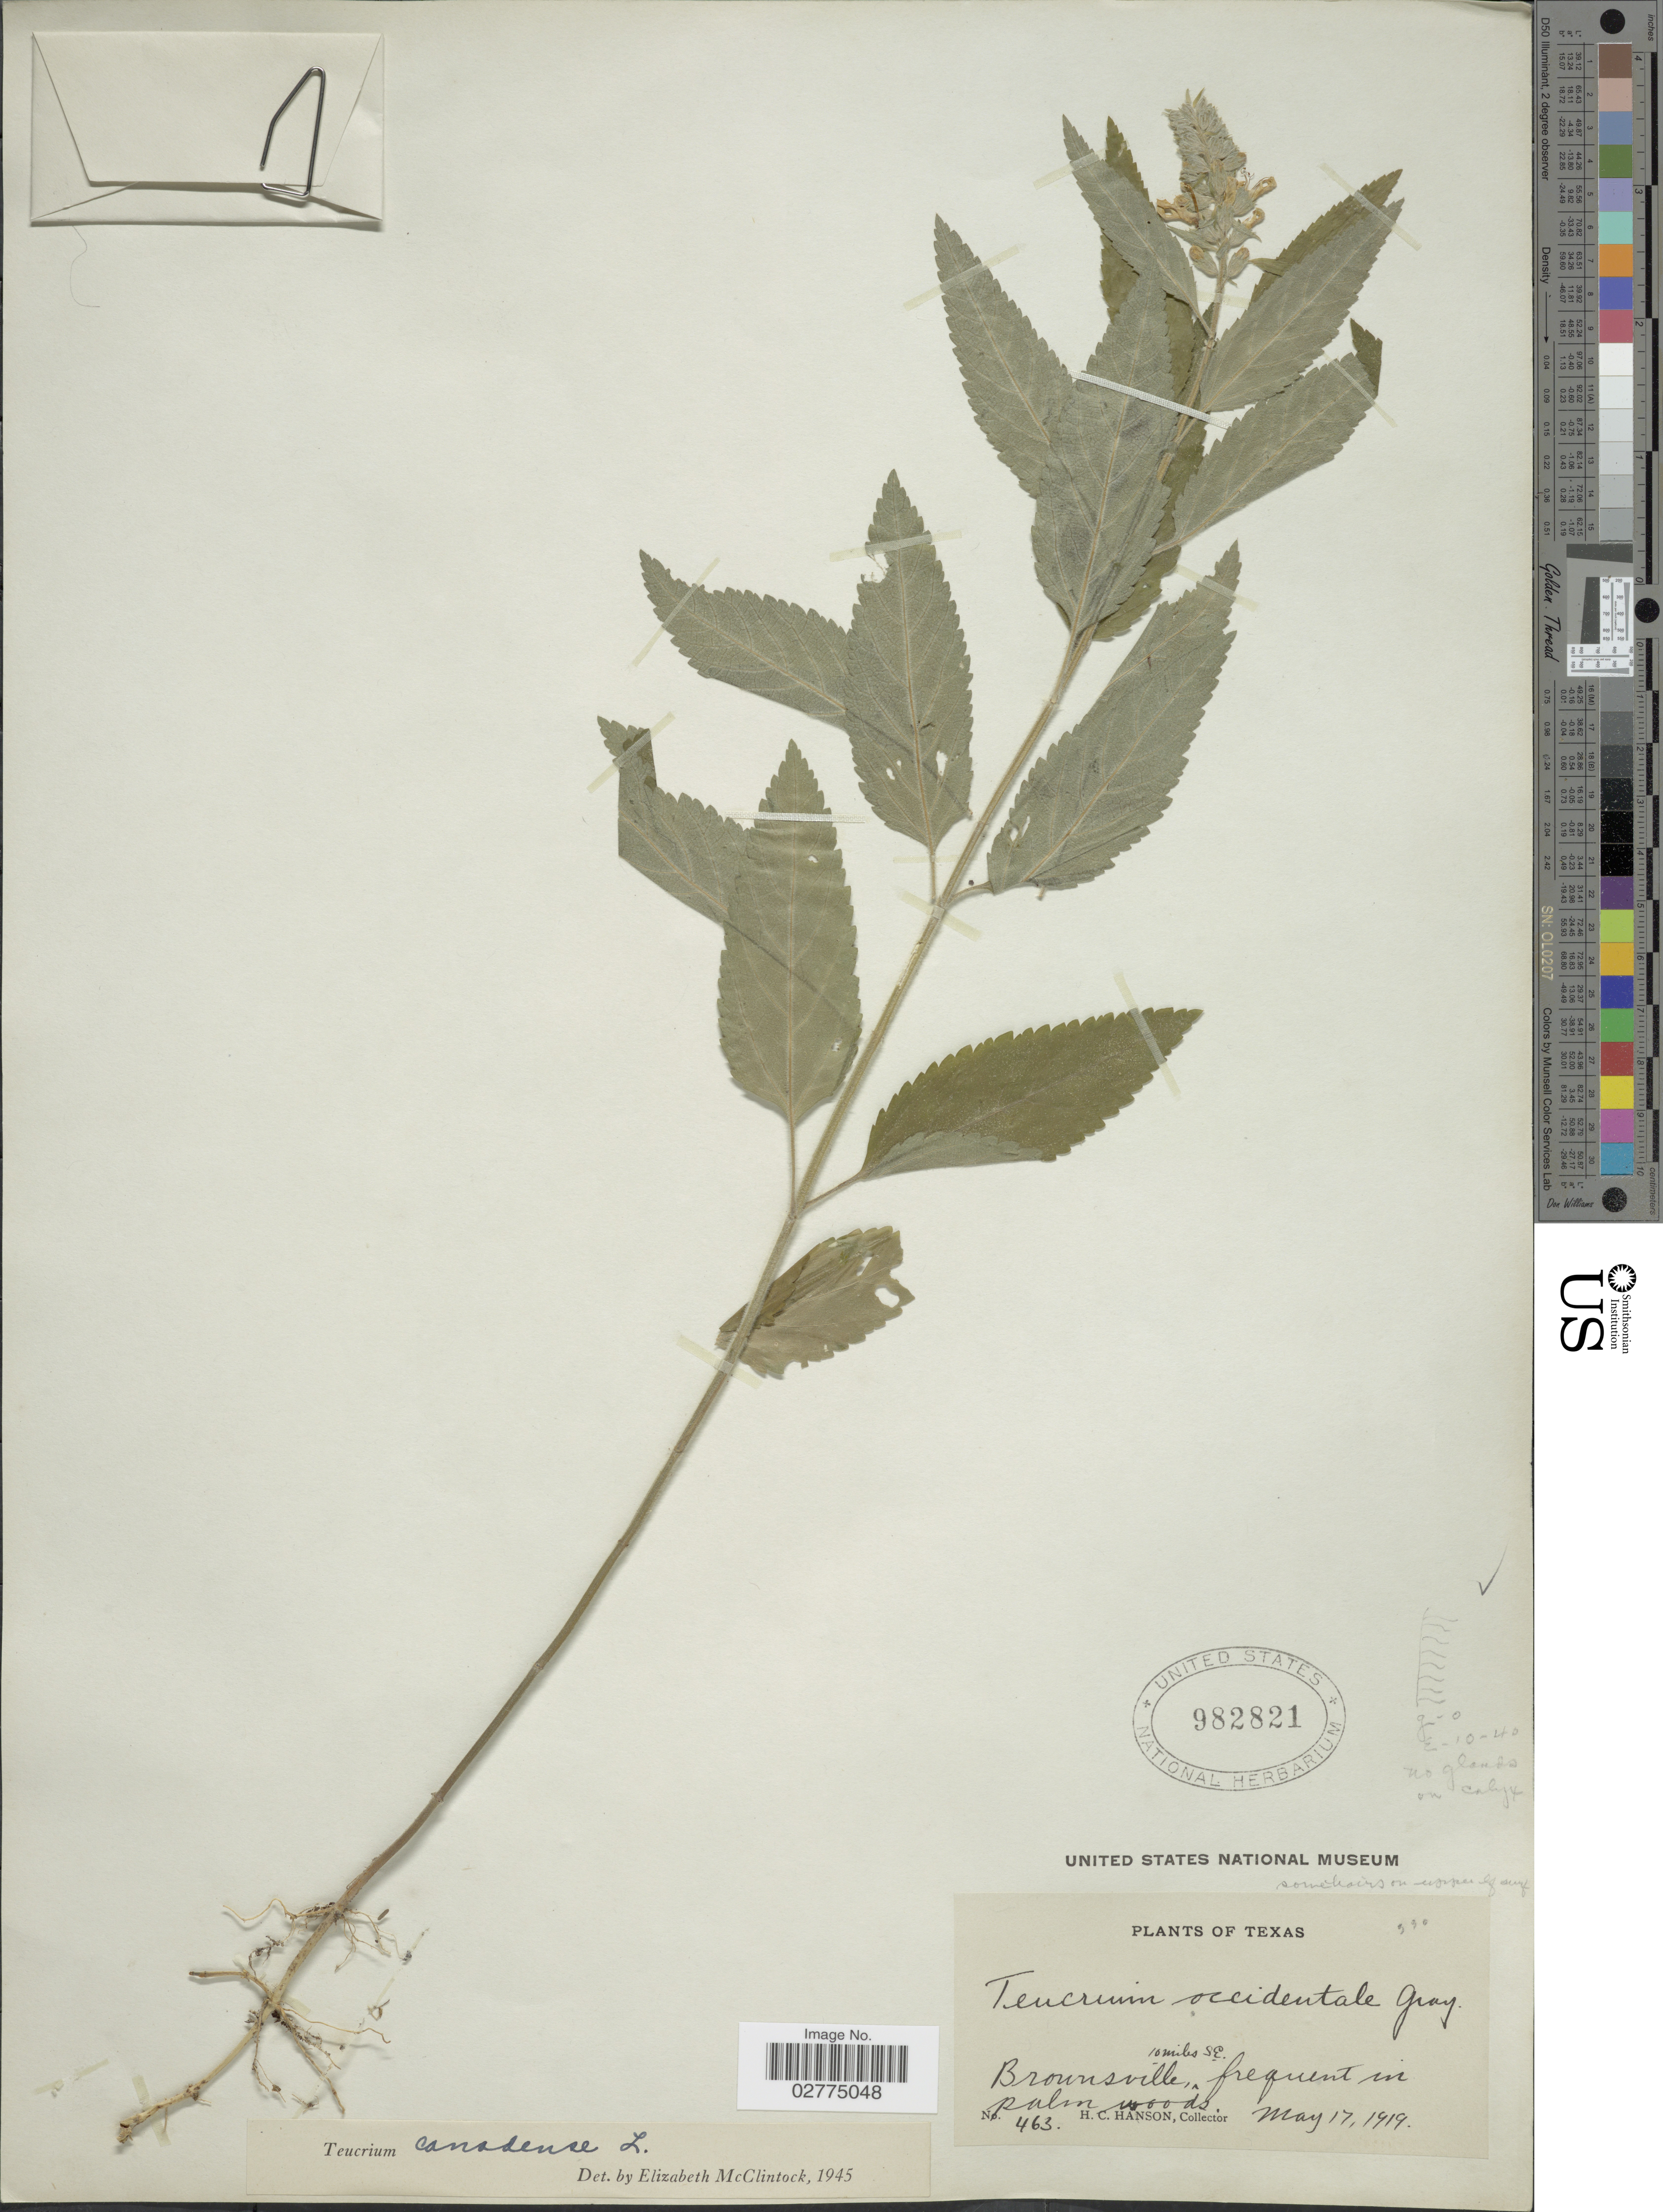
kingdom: Plantae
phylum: Tracheophyta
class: Magnoliopsida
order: Lamiales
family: Lamiaceae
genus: Teucrium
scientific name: Teucrium canadense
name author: L.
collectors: H. Hanson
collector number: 463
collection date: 1919-05-17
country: United States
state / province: Texas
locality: Brownsville, 10 miles SE. frequent in palm woods.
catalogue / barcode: US 982821